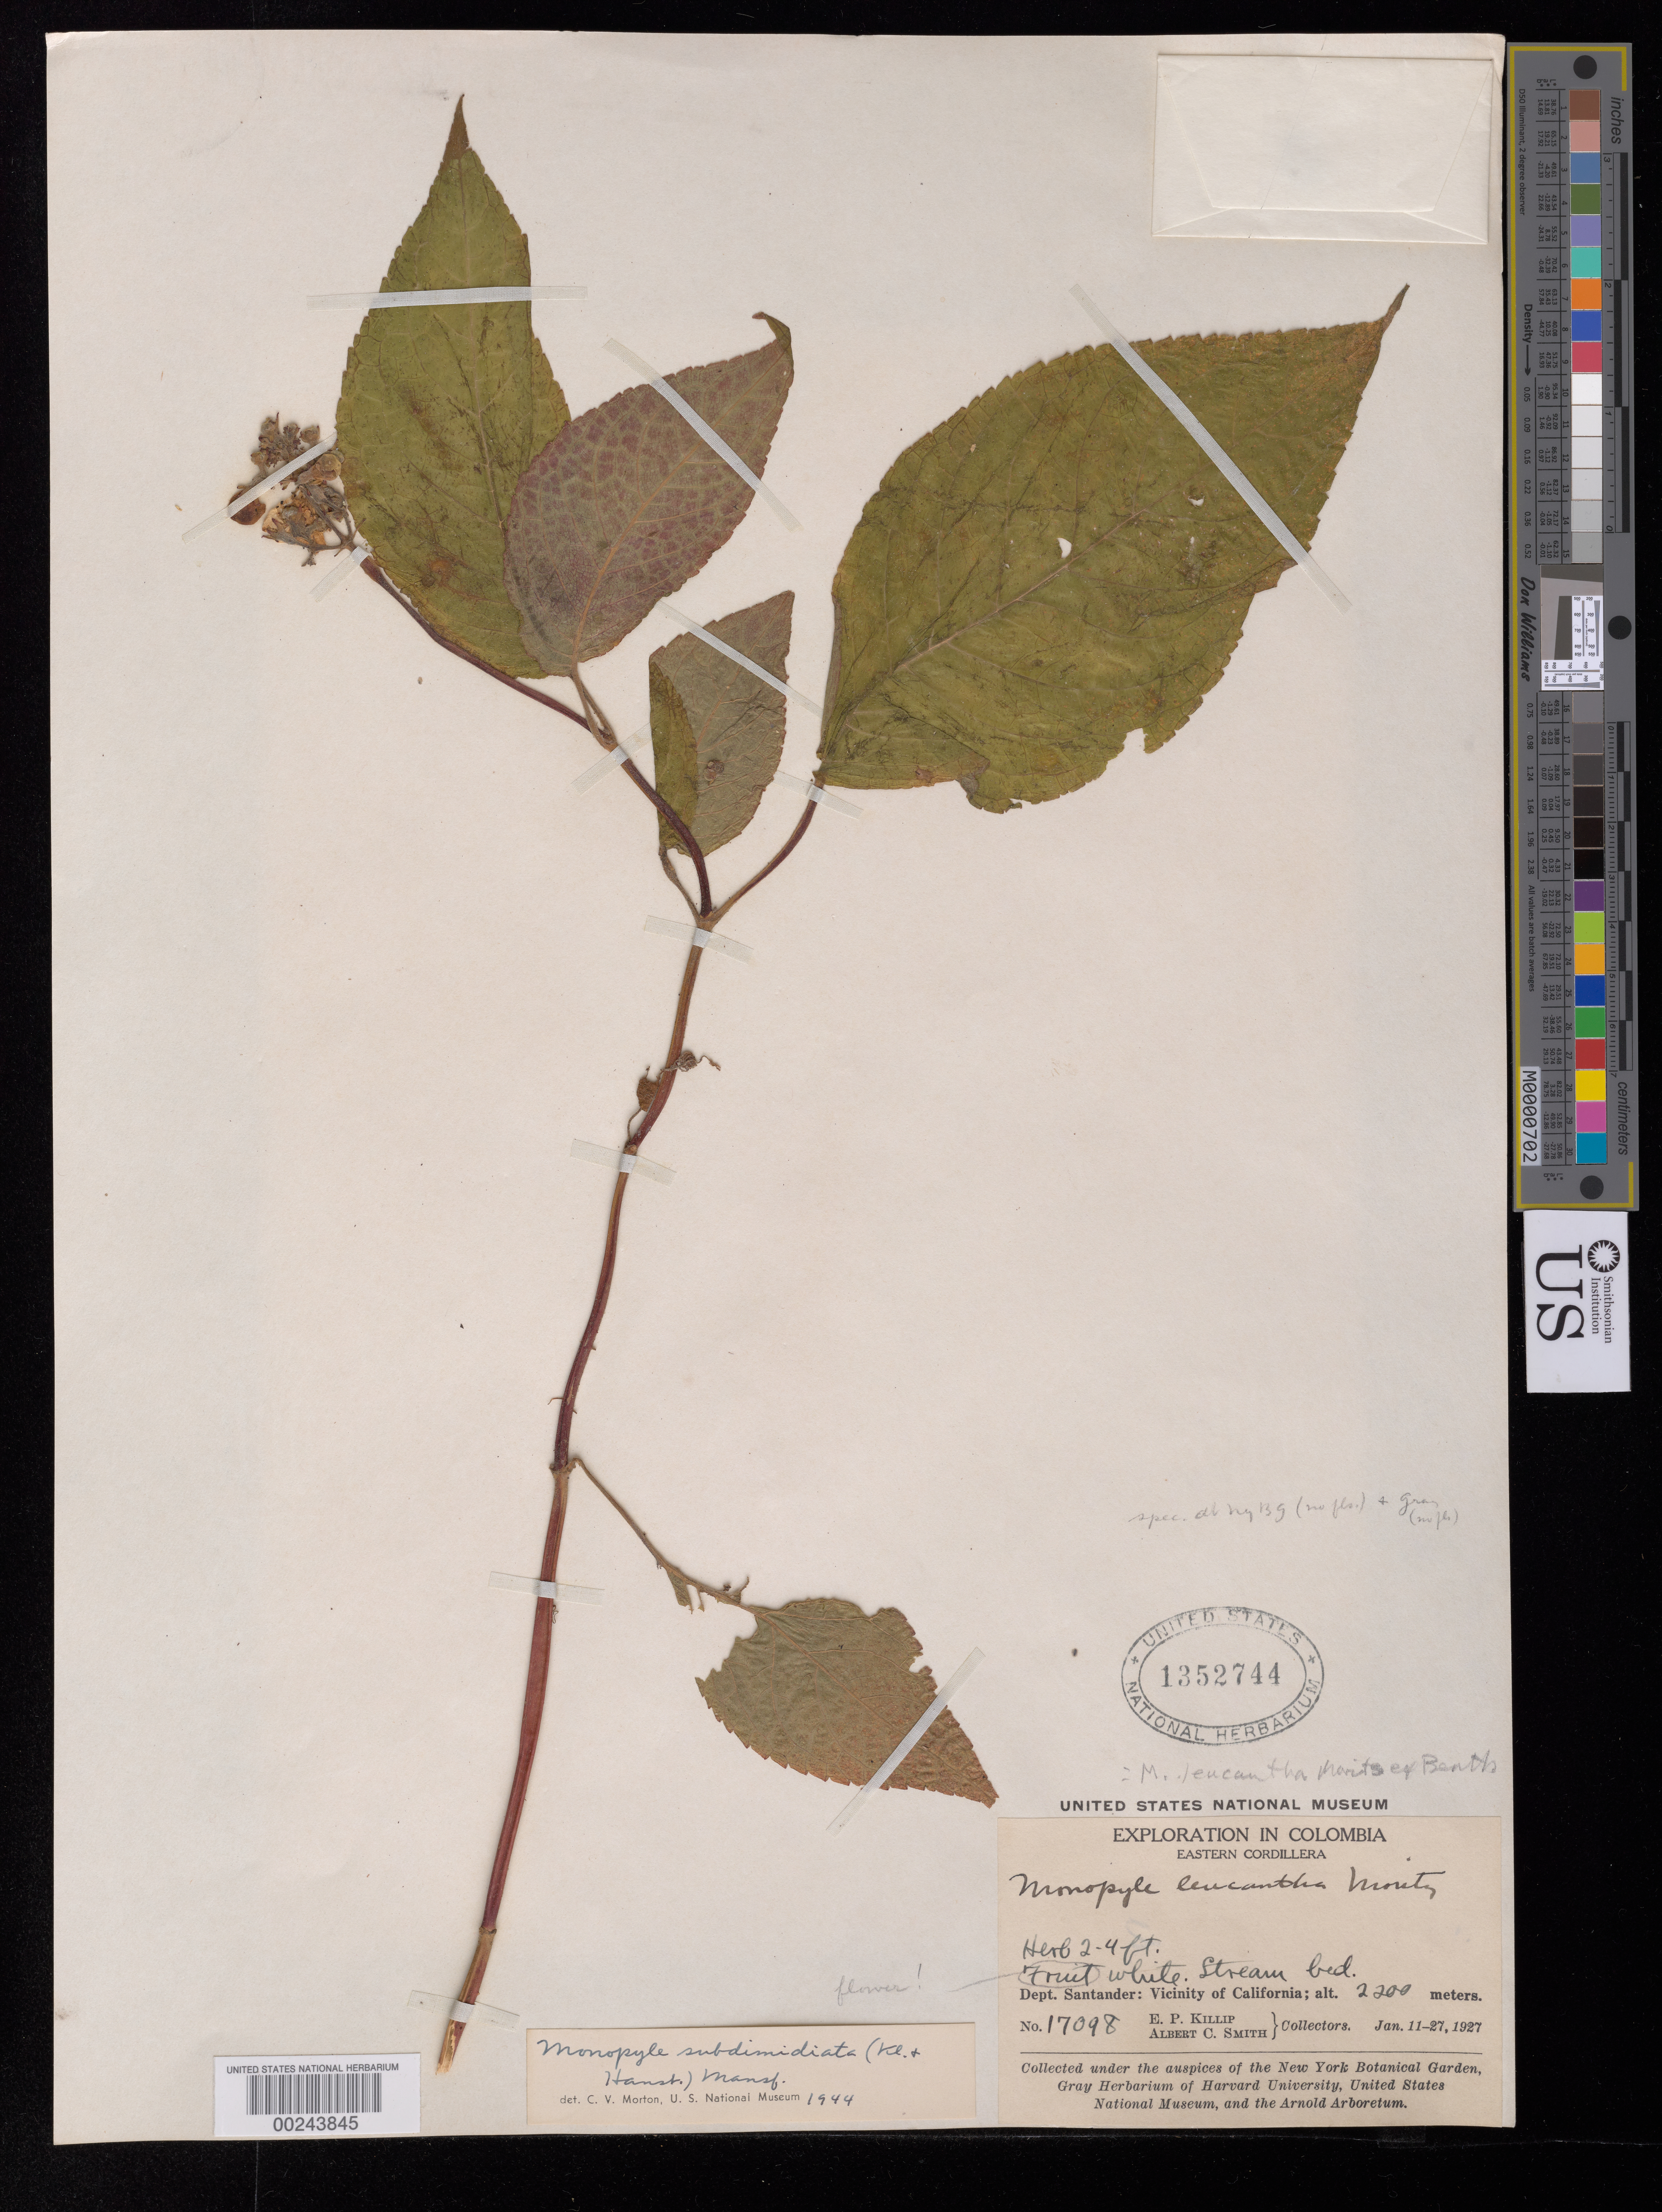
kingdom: Plantae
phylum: Tracheophyta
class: Magnoliopsida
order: Lamiales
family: Gesneriaceae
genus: Monopyle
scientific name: Monopyle subdimidiata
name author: (Klotzsch & Hanst.) Mansf.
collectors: E. P. Killip & A. C. Smith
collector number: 17098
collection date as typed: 11-27 Jan 1927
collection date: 1927-01-11/1927-01-27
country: Colombia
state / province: Santander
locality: Vicinity of California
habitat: Stream bed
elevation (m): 2200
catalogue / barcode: US 1352744